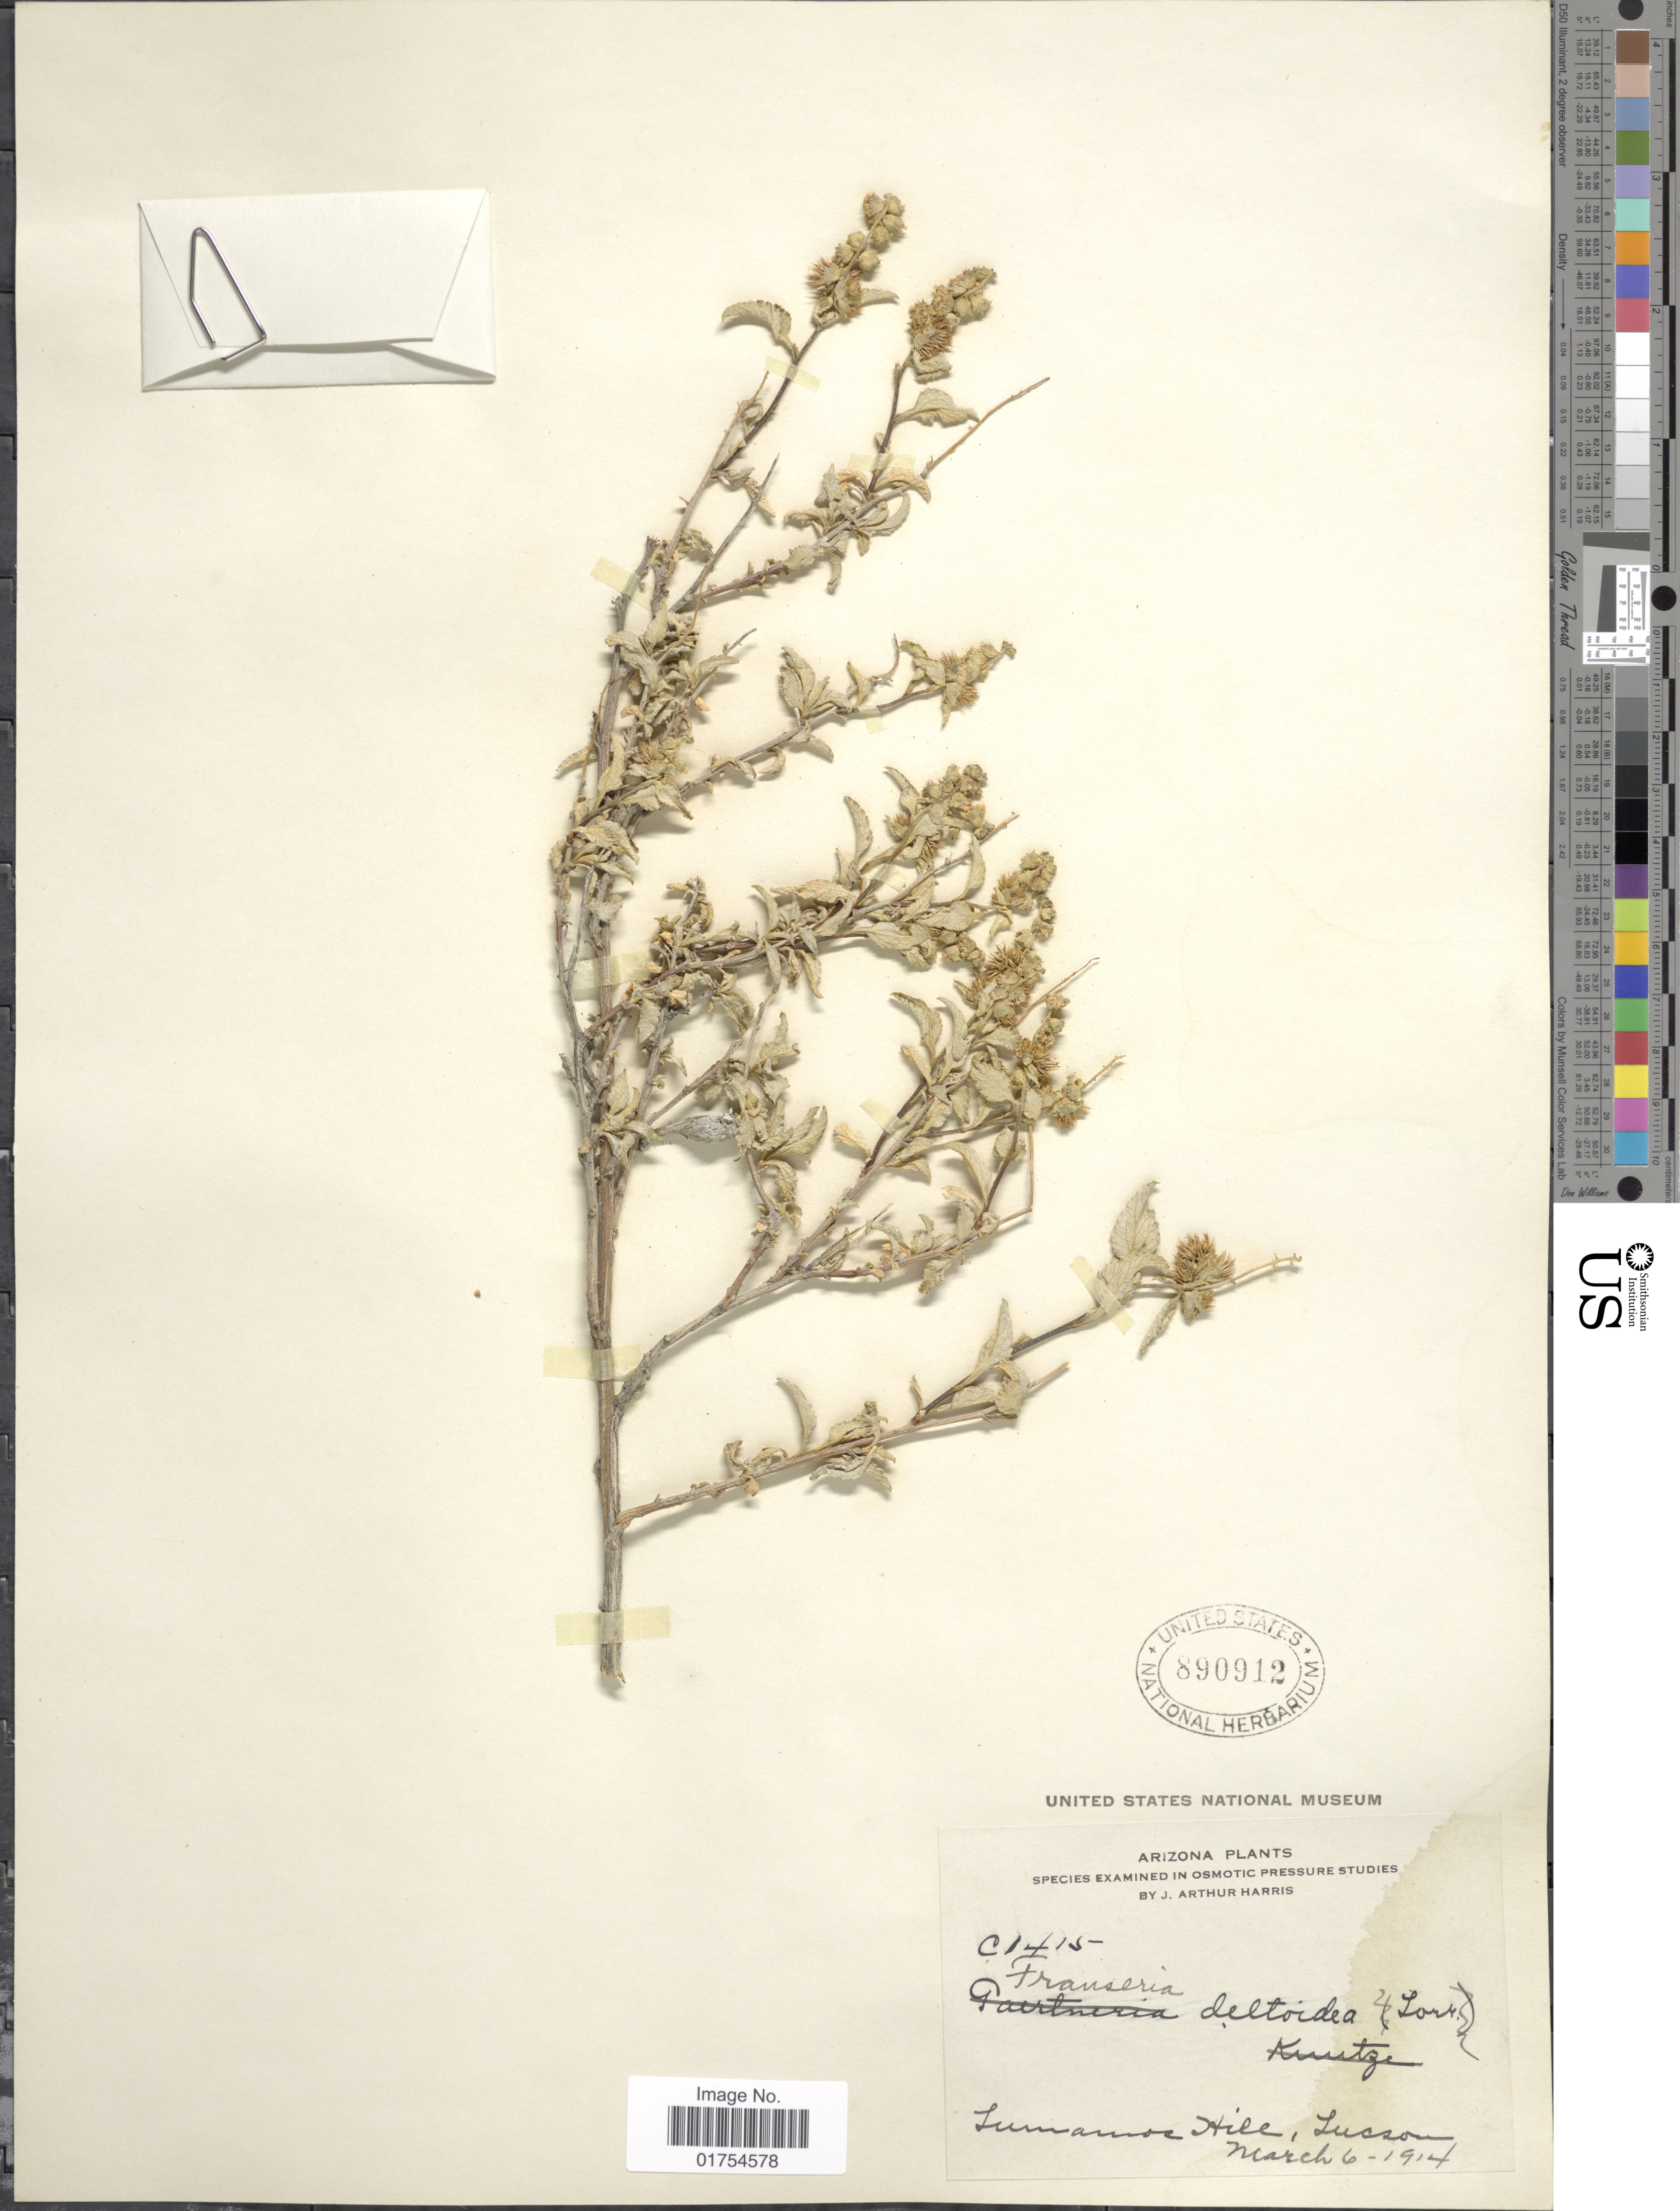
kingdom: Plantae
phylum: Tracheophyta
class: Magnoliopsida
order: Asterales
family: Asteraceae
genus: Franseria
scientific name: Franseria deltoidea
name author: Torr.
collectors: J. A. Harris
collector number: C14156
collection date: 1914-03-06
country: United States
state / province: Arizona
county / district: Pima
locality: [illegible text] Hill, Tucson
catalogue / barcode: US 890912